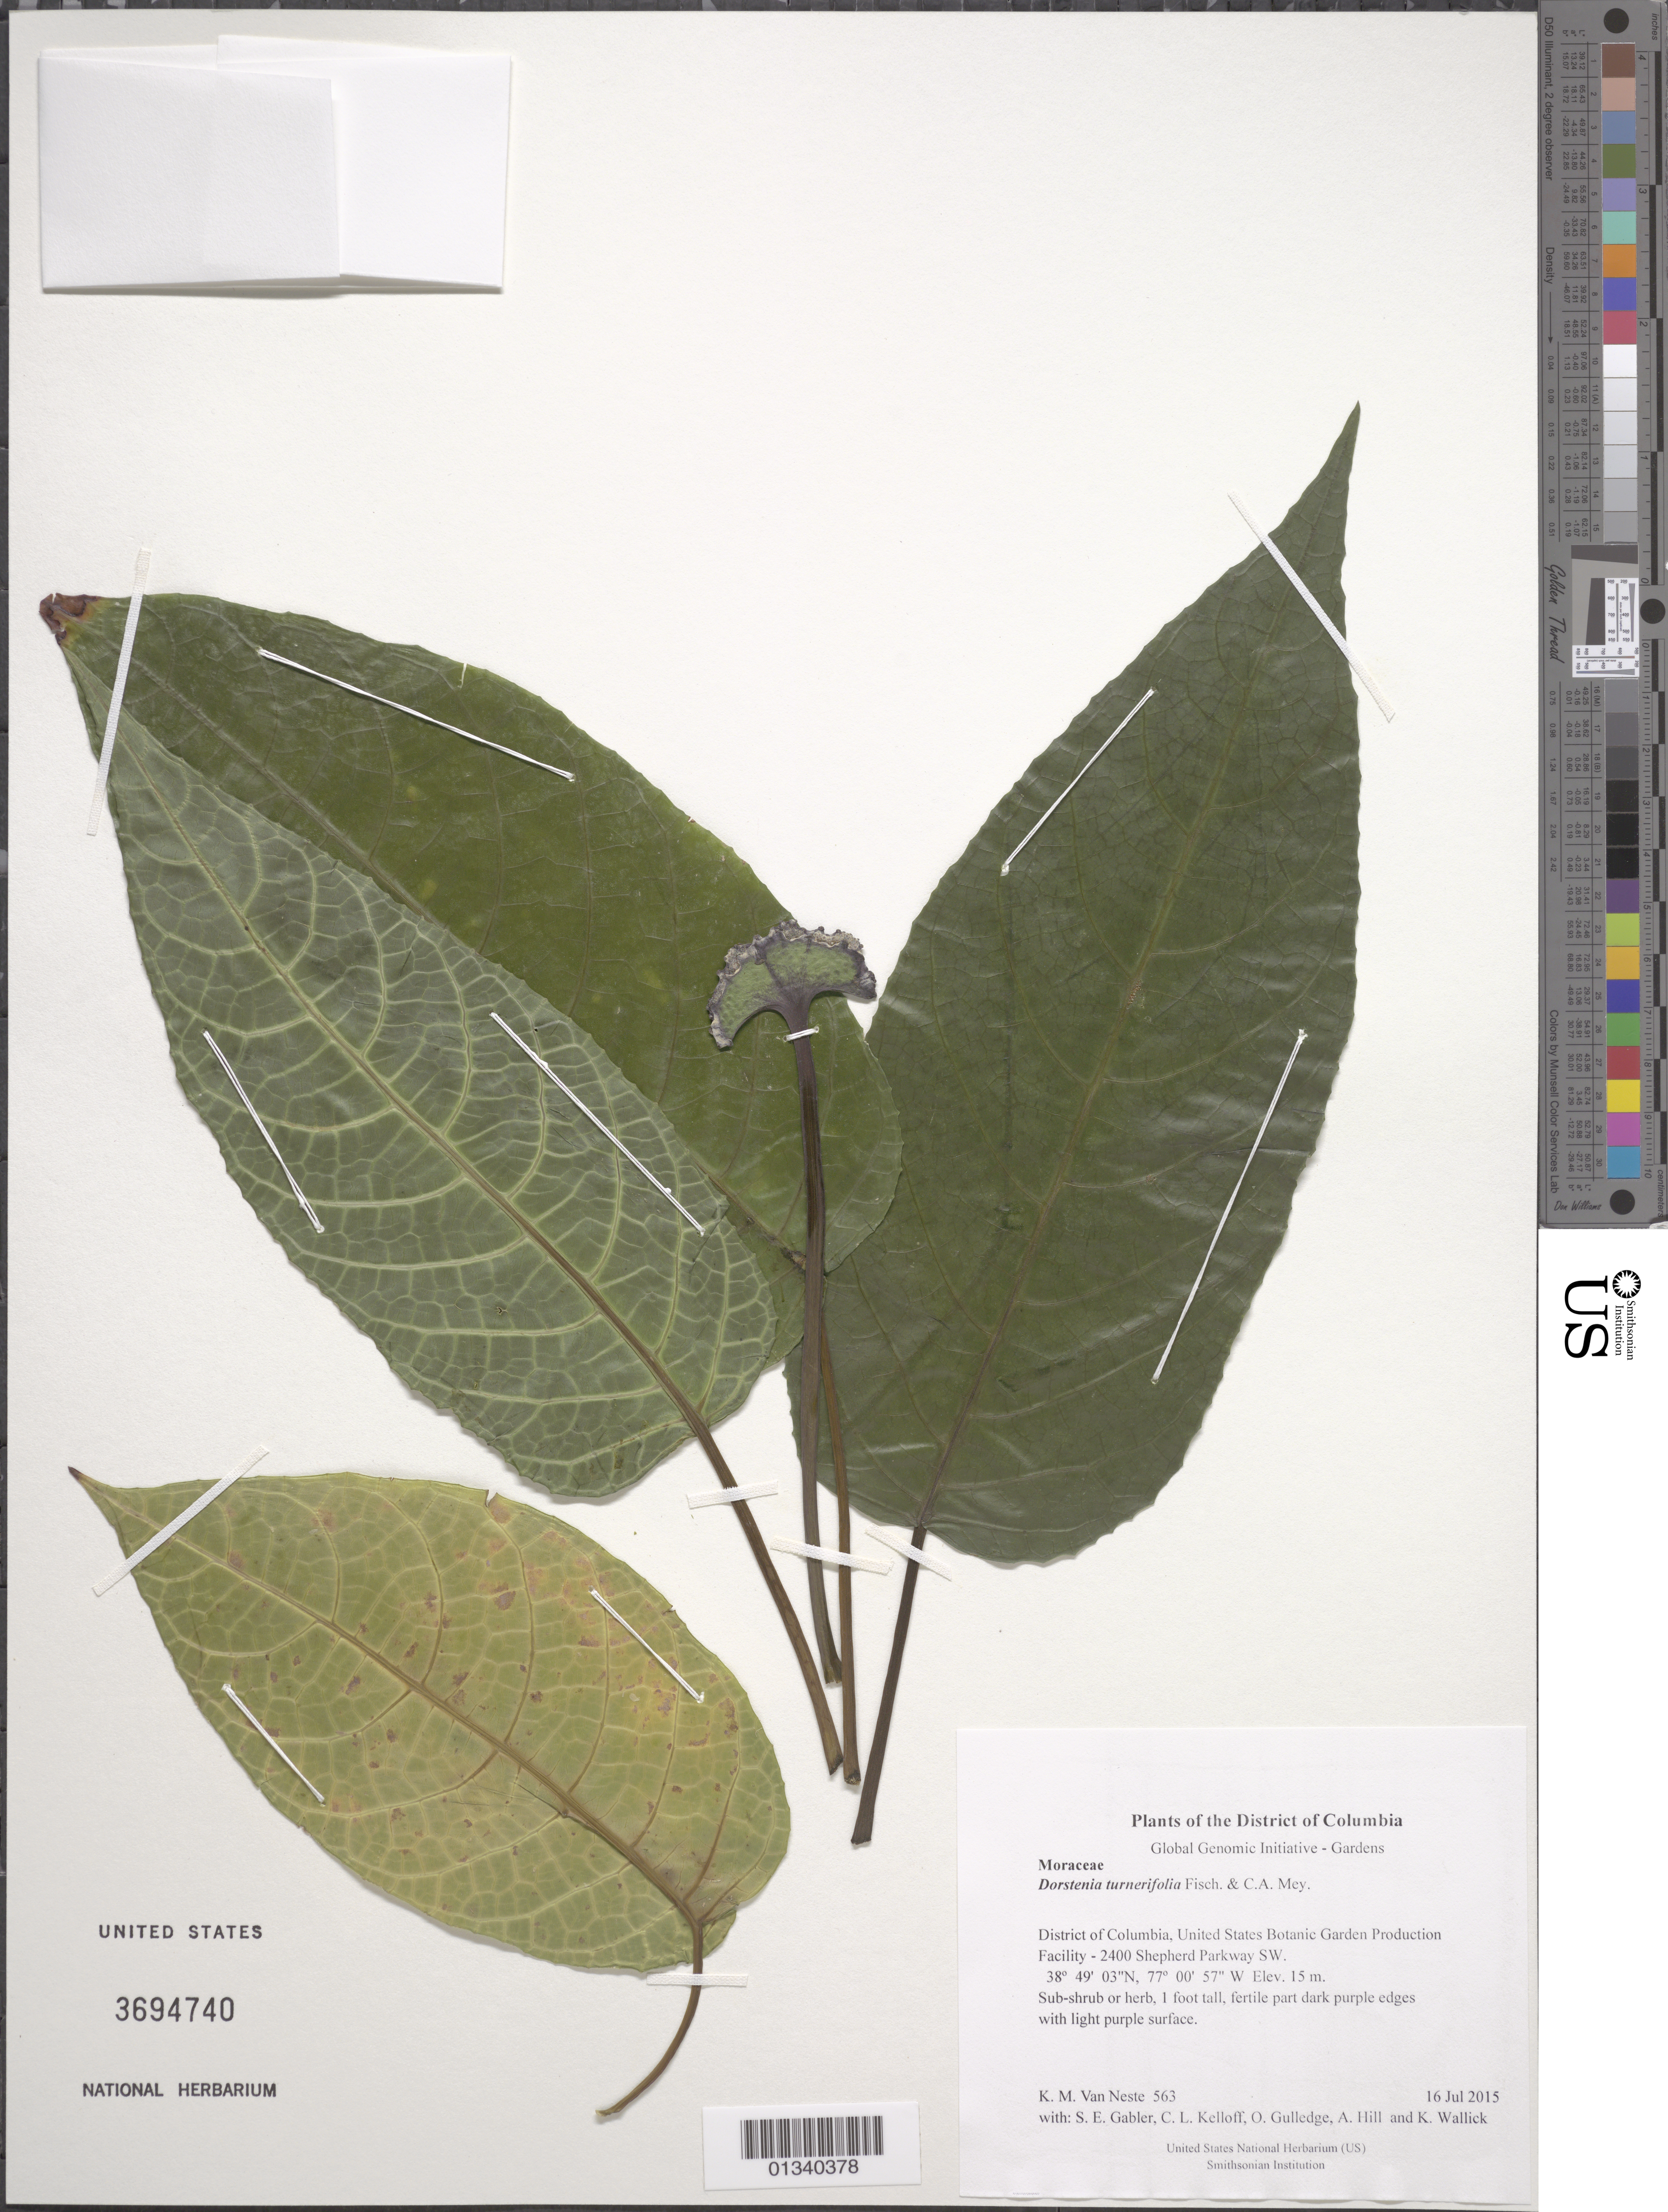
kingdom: Plantae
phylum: Tracheophyta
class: Magnoliopsida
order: Rosales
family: Moraceae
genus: Dorstenia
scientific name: Dorstenia turnerifolia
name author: Fisch. & C.A. Mey.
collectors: K. M. Van Neste, S. E. Gabler, C. L. Kelloff, O. Gulledge, A. Hill & K. Wallick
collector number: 563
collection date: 2015-07-16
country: United States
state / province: District of Columbia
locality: United States Botanic Garden Production Facility - 2400 Shepherd Parkway SW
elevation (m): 15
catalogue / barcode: US 3694740